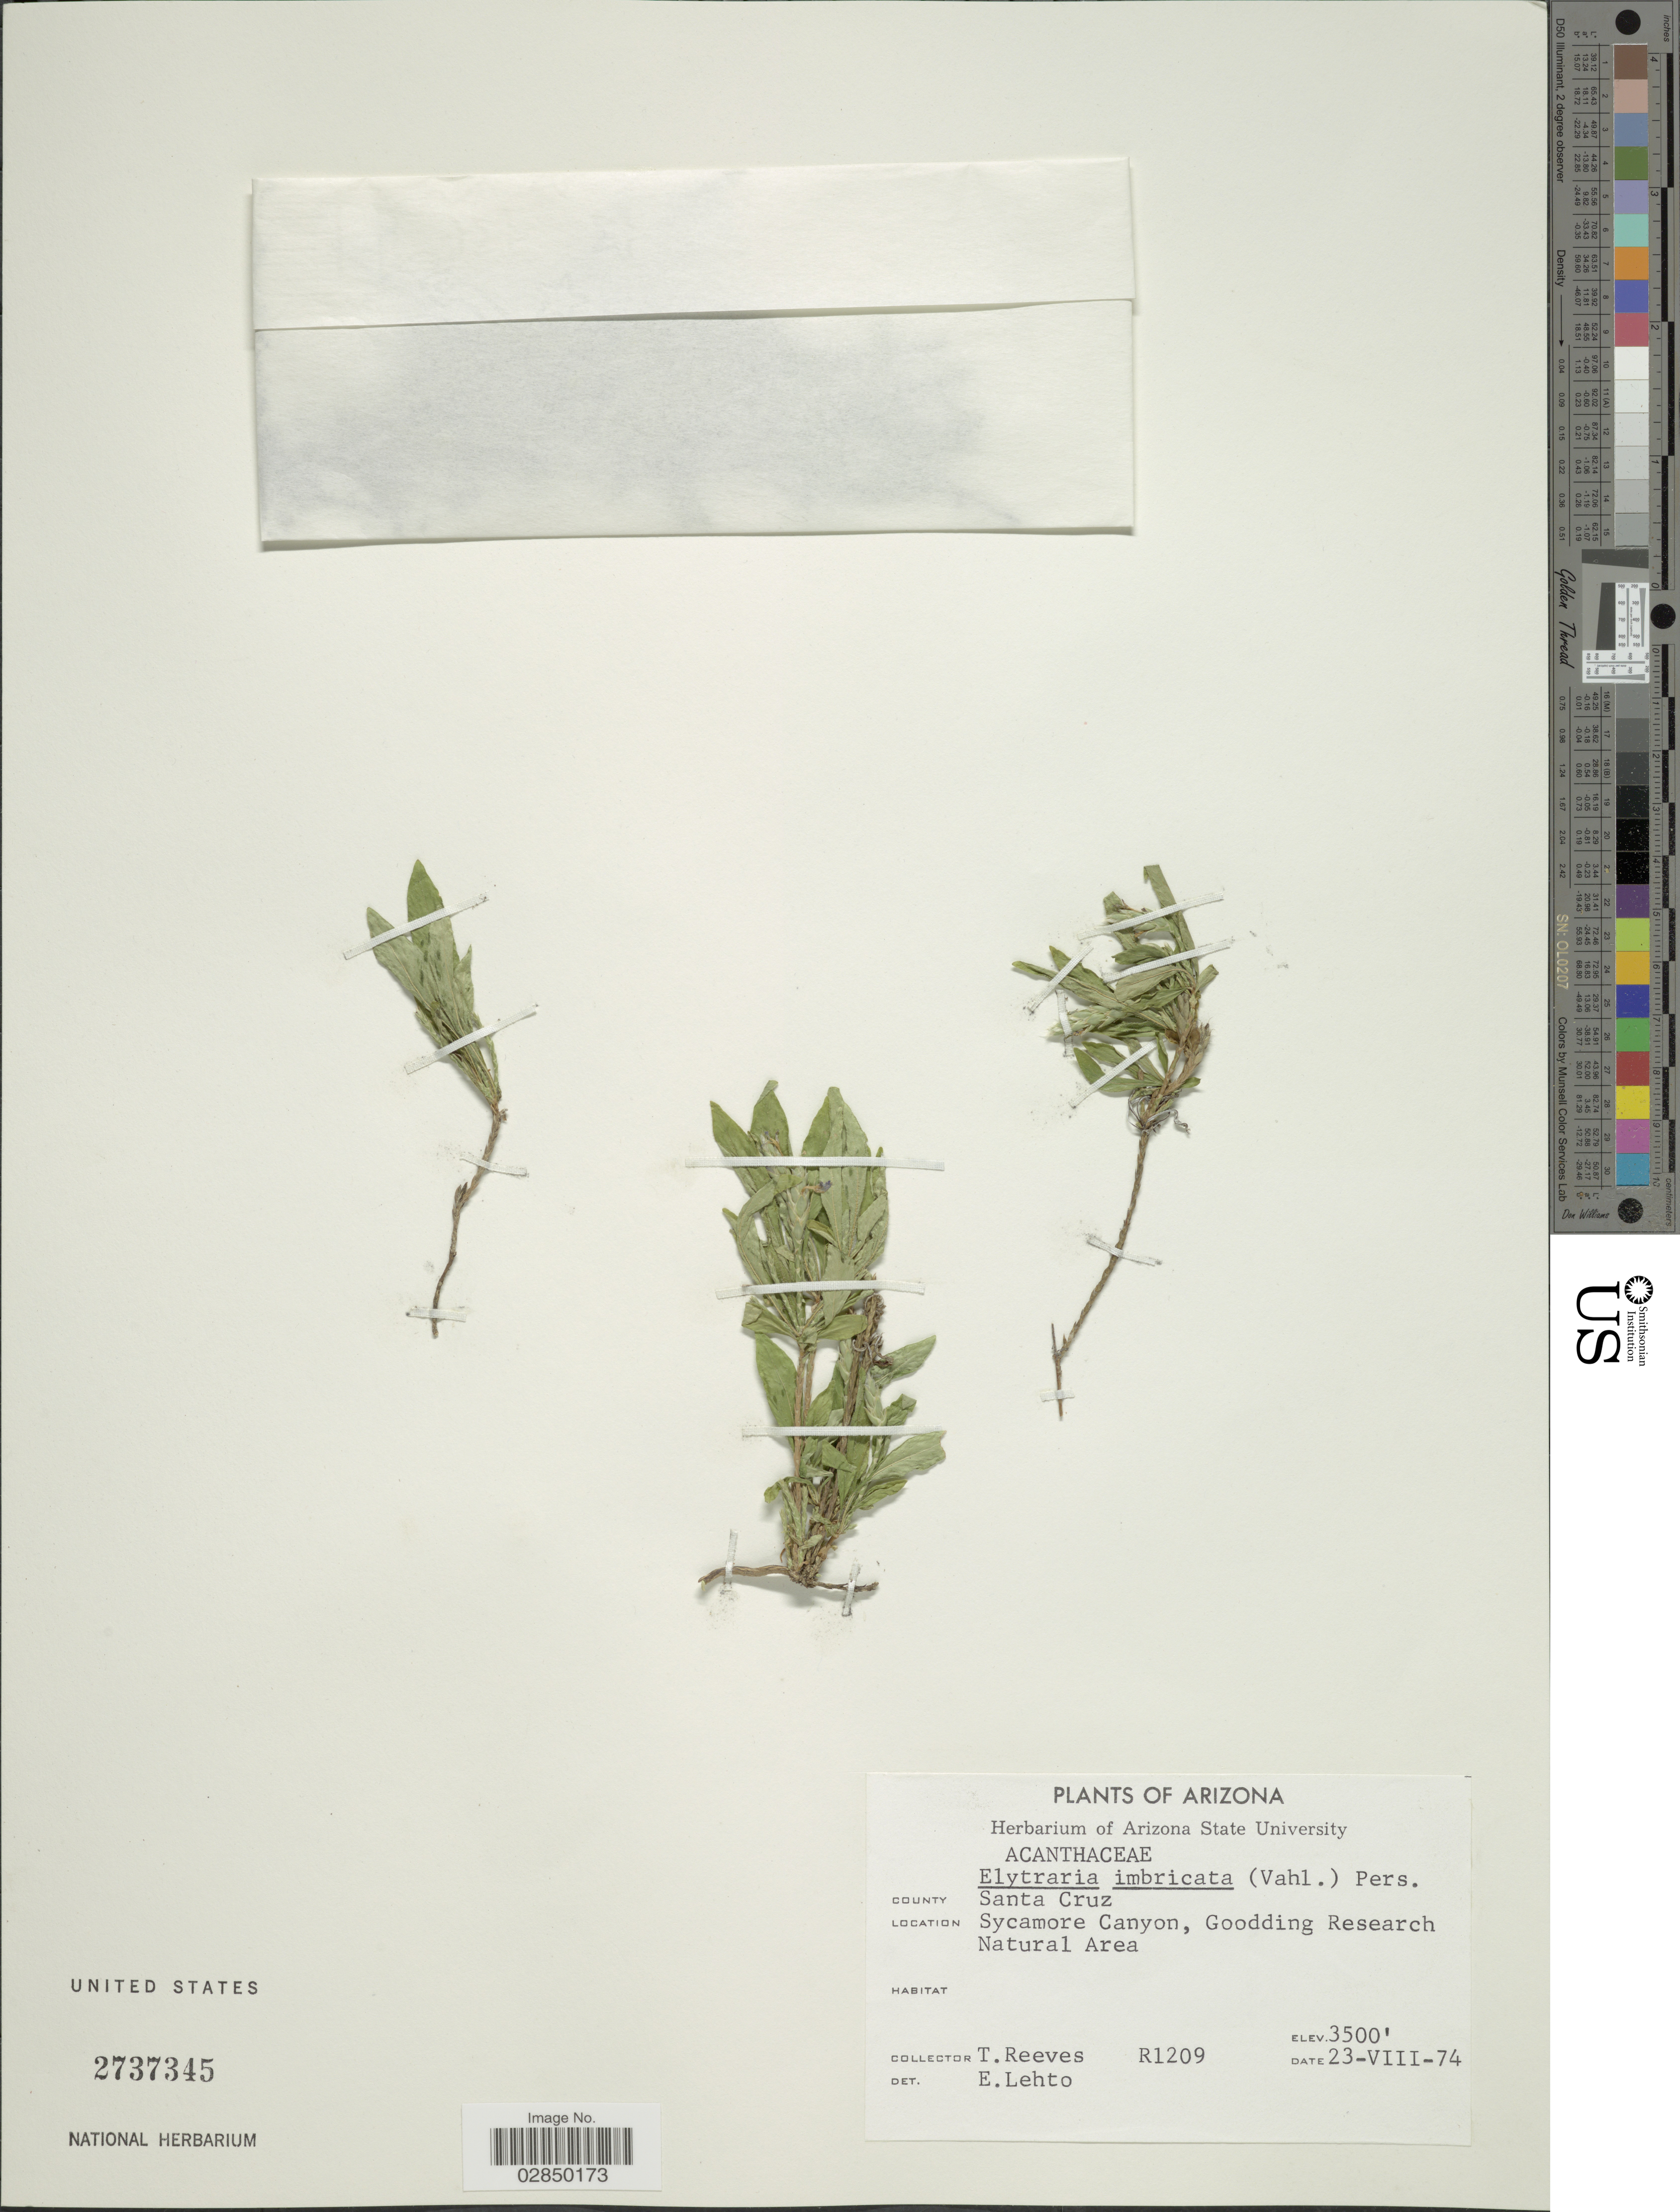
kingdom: Plantae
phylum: Tracheophyta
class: Magnoliopsida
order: Lamiales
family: Acanthaceae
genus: Elytraria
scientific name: Elytraria imbricata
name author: (Vahl) Pers.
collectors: T. Reeves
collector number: R1209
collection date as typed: Transcribed d/m/y: 23/8/74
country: United States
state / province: Arizona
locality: County Santa Cruz. Sycamore Canyon, Goodding Research Natural Area.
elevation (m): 1067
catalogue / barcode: US 2737345